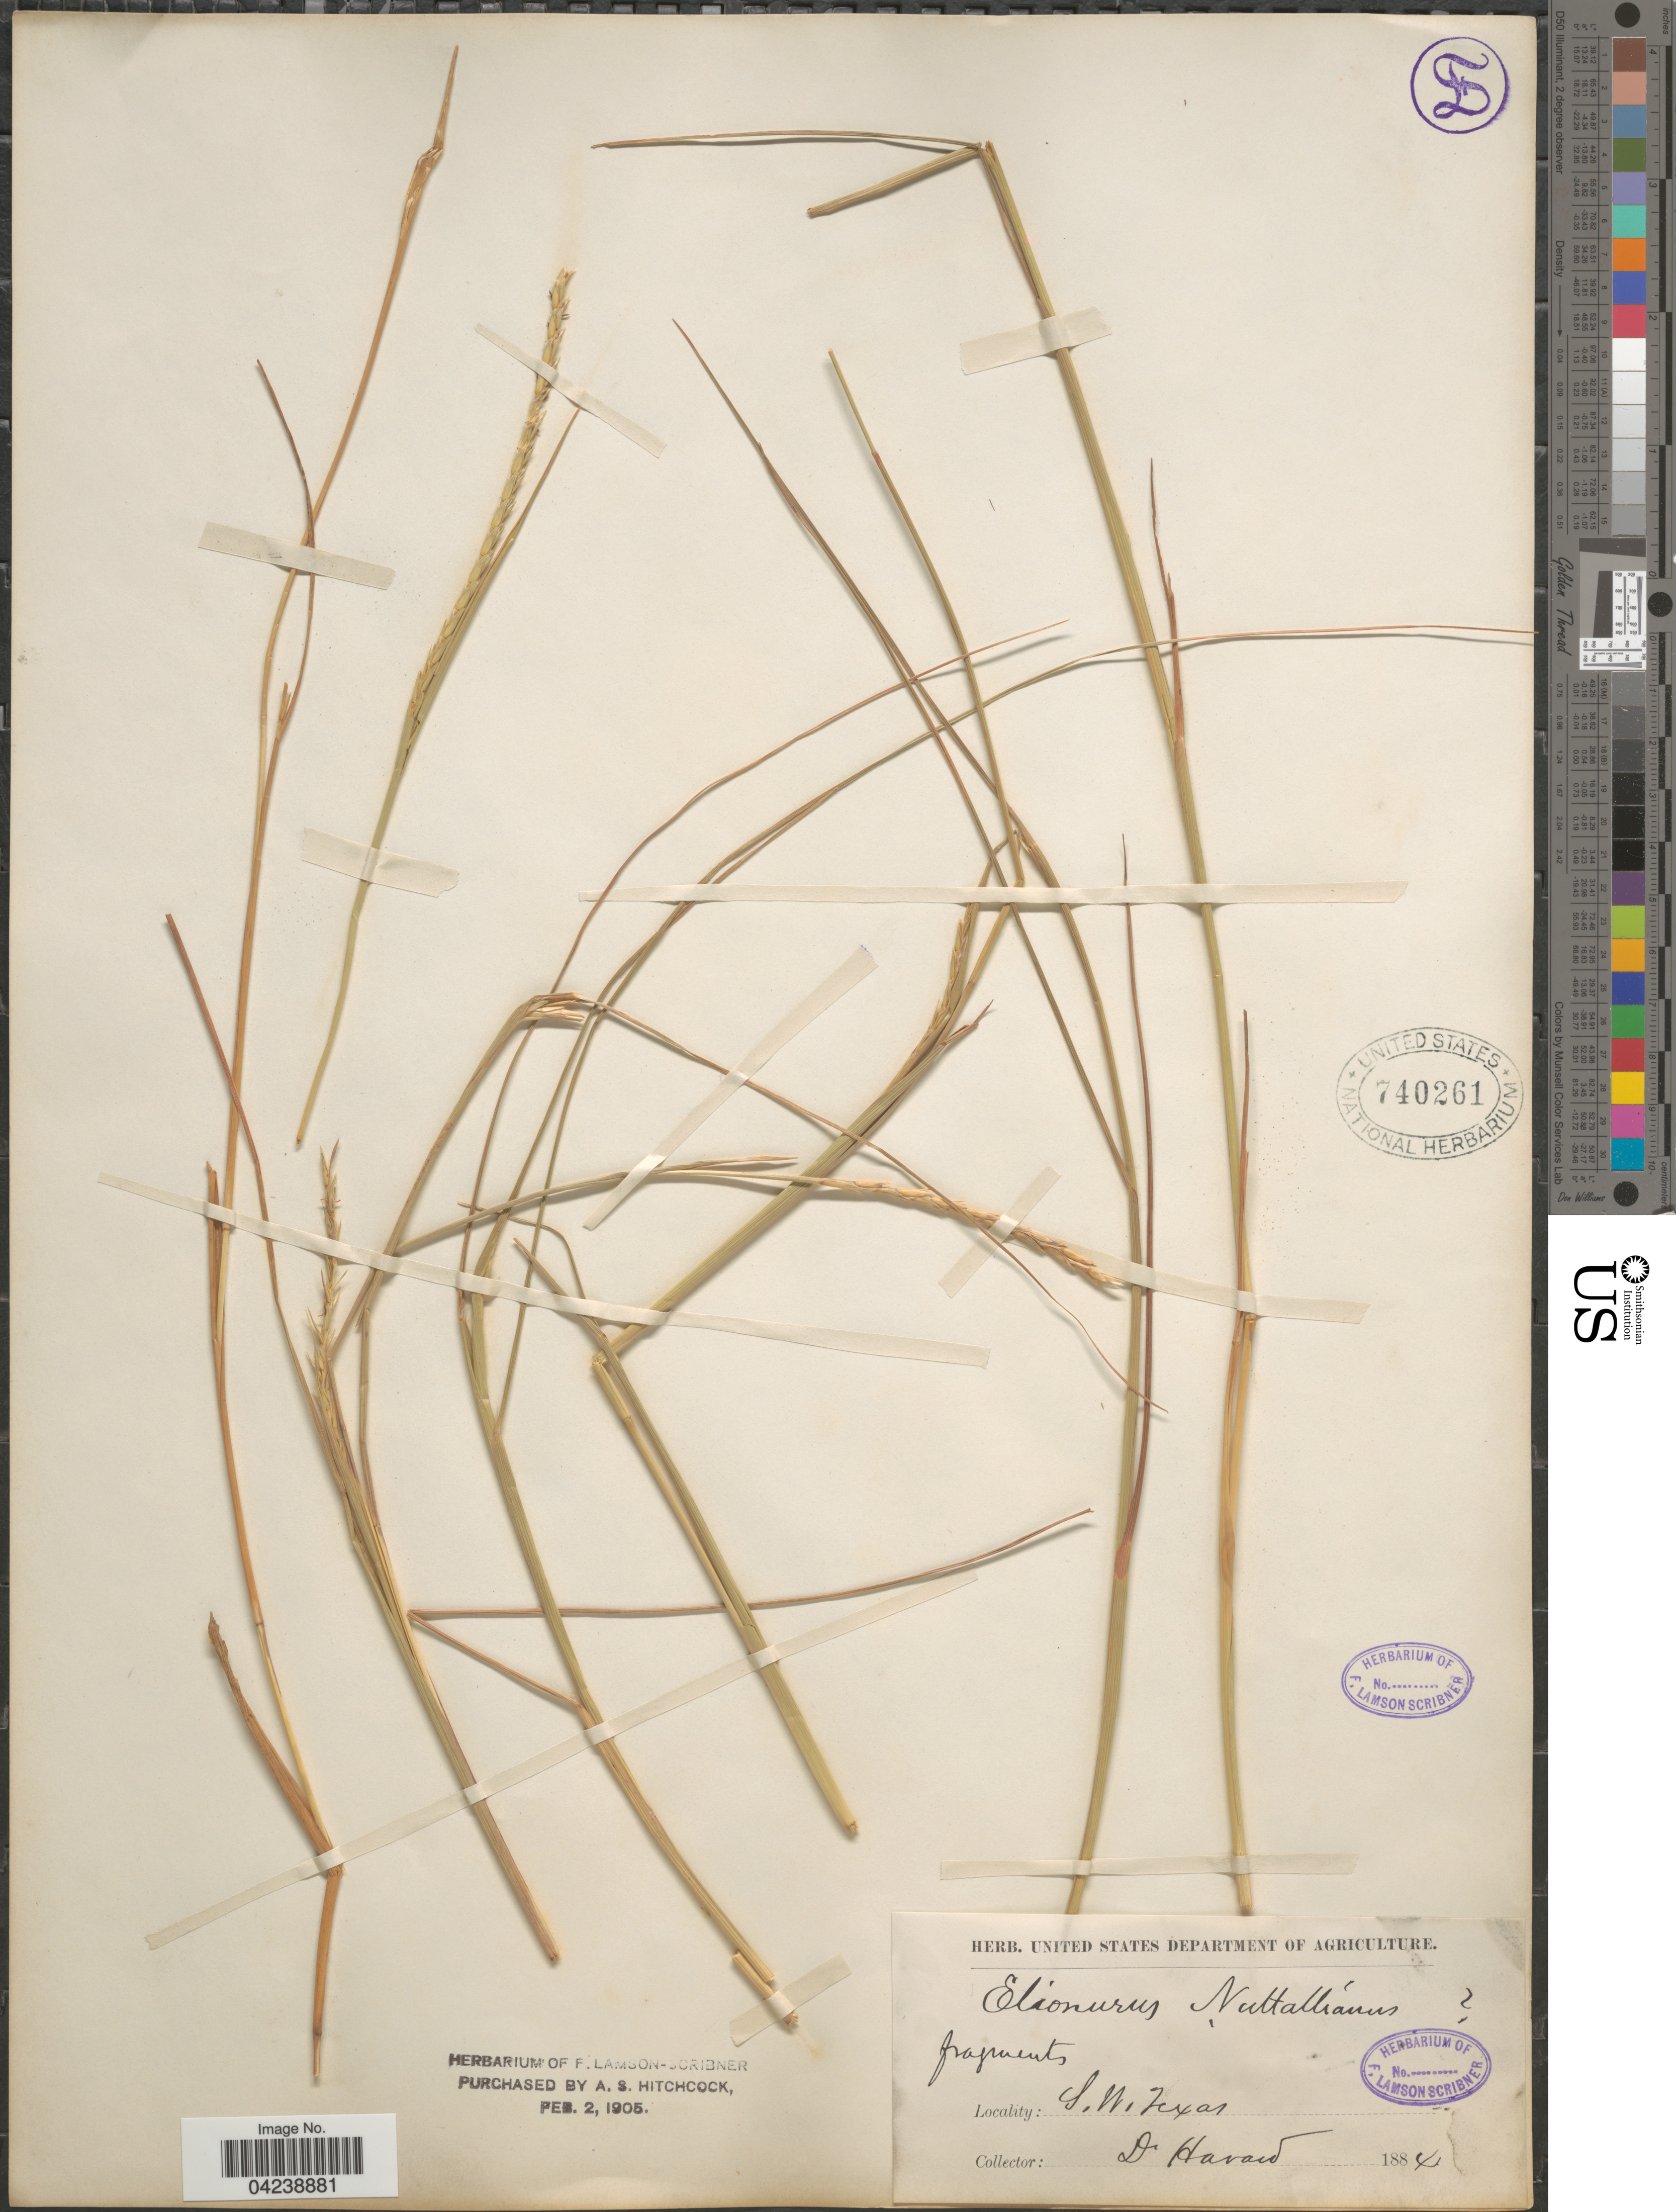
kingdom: Plantae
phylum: Tracheophyta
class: Liliopsida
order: Poales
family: Poaceae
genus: Elionurus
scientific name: Elionurus tripsacoides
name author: Humb. & Bonpl. ex Willd.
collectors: Harvard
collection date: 1884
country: United States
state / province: Texas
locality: S.W. Texas.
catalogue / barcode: US 740261